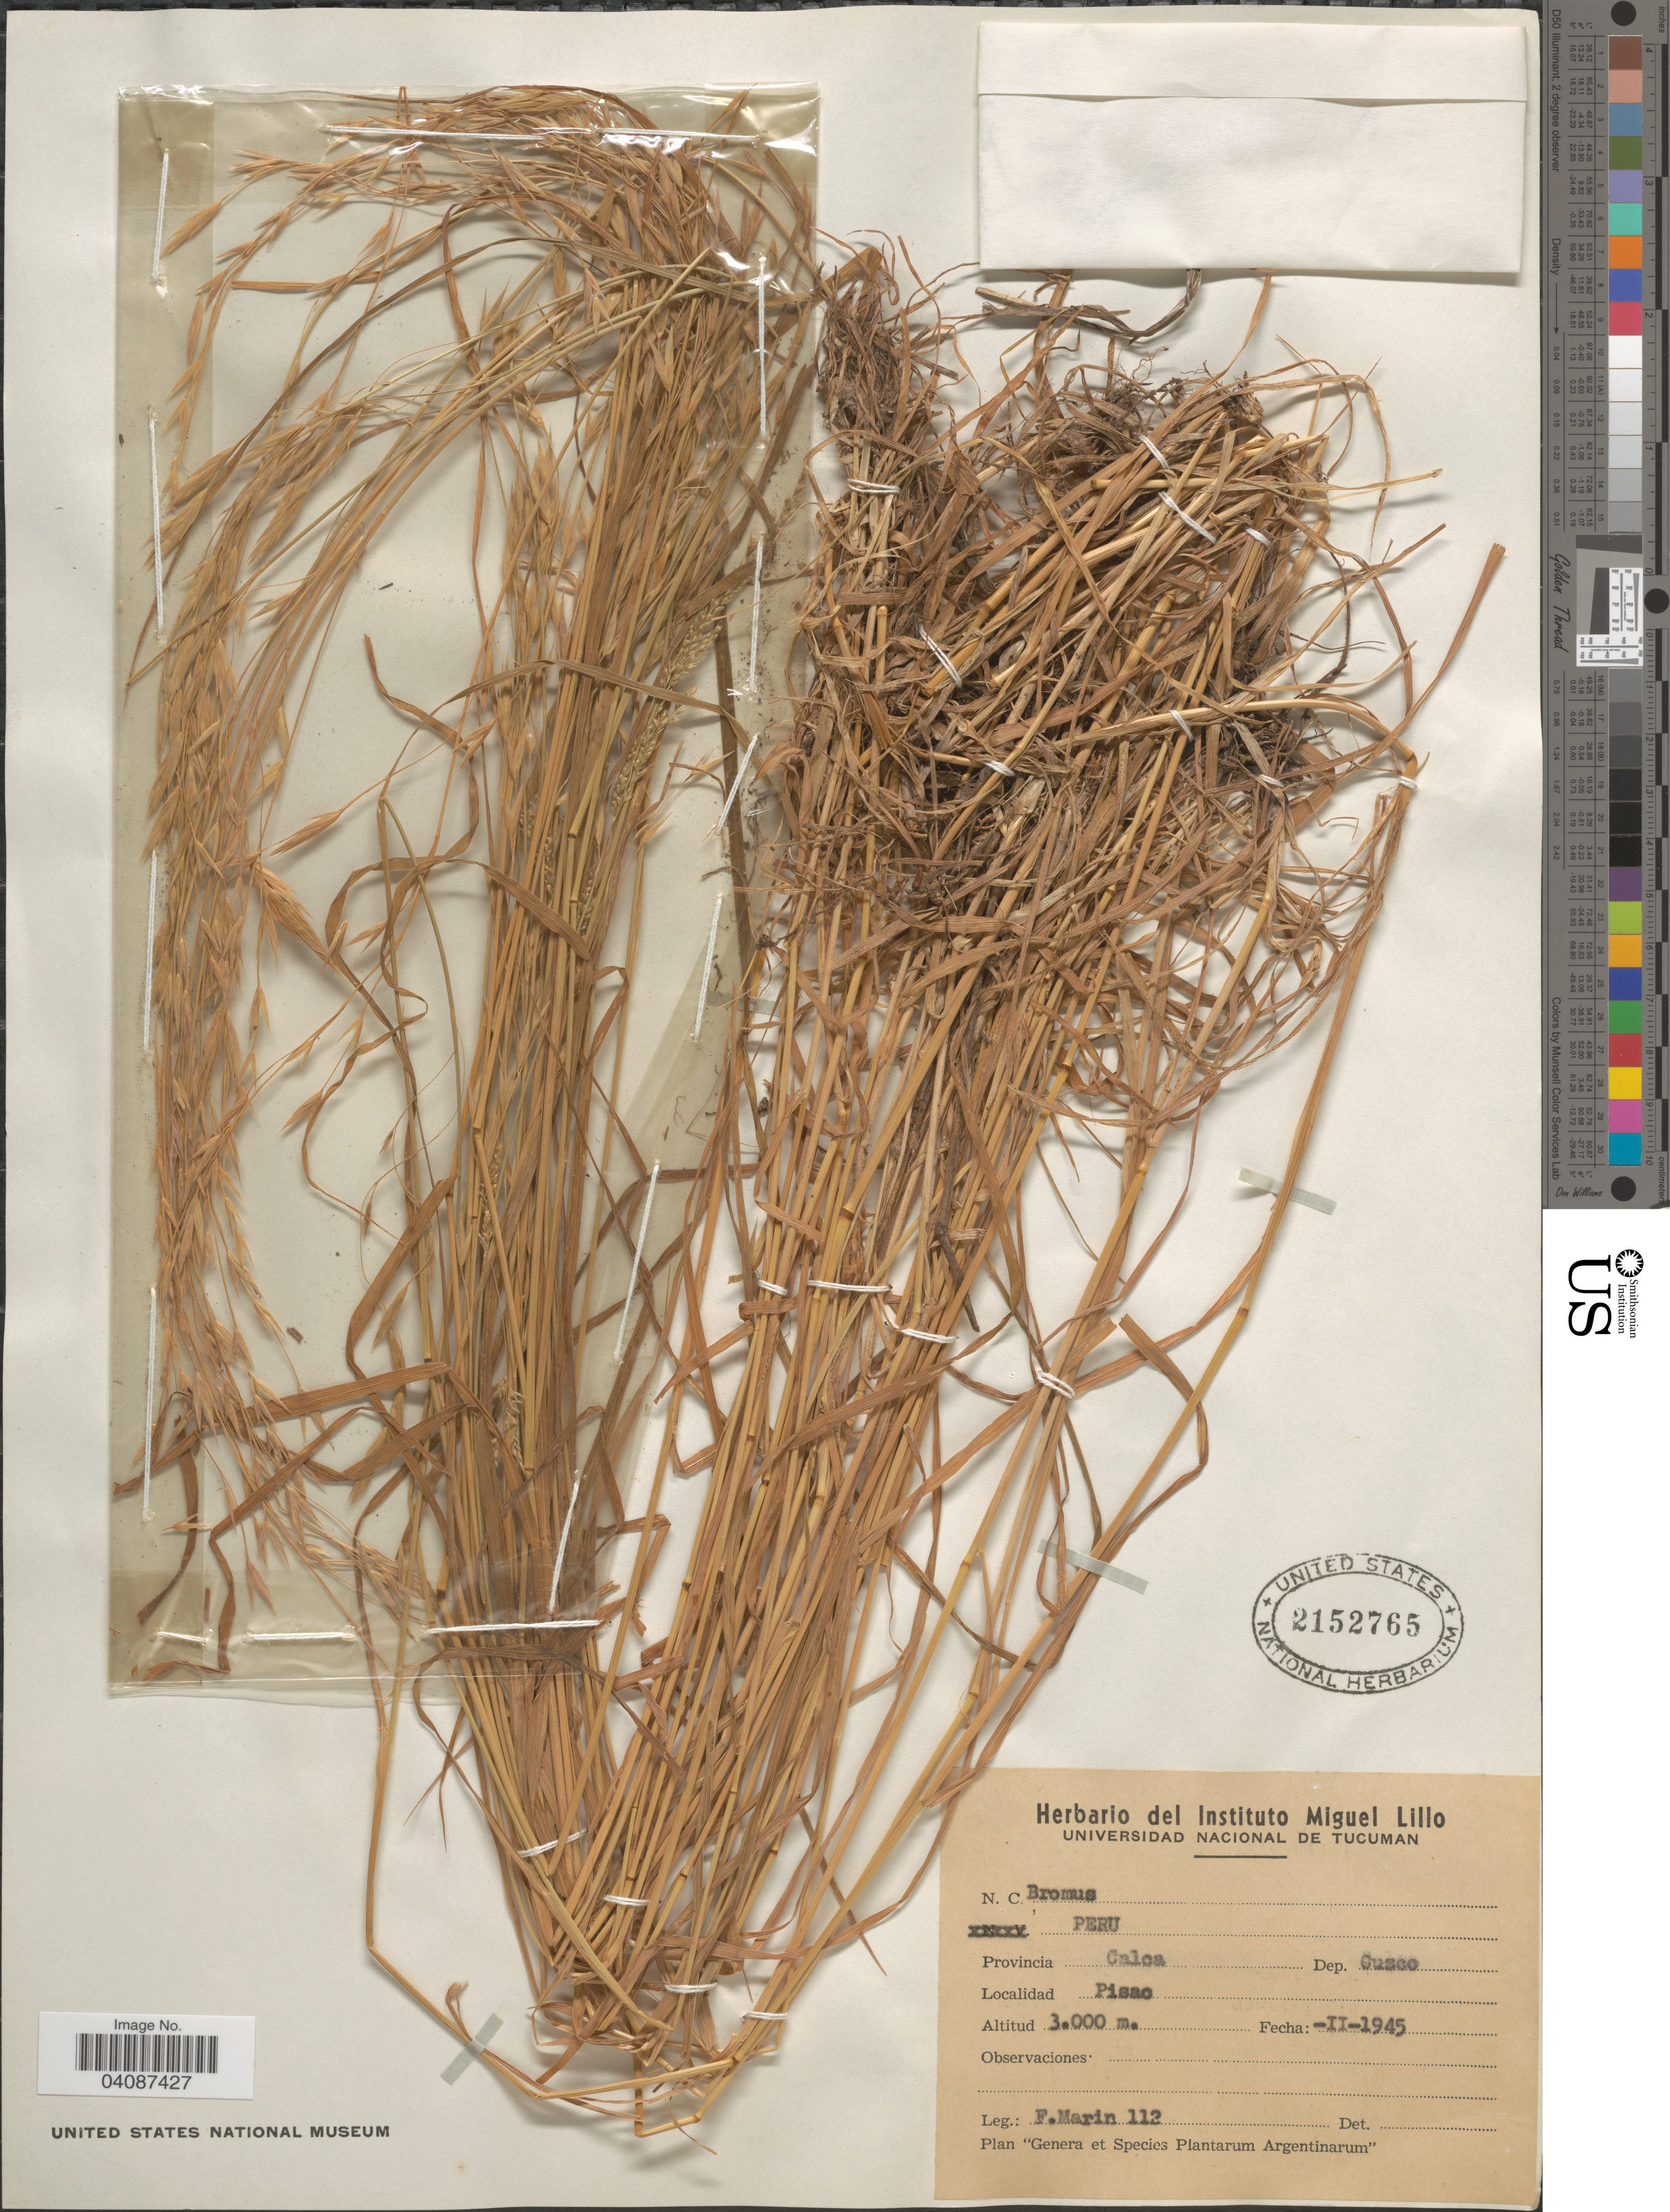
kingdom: Plantae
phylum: Tracheophyta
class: Liliopsida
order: Poales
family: Poaceae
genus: Bromus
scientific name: Bromus sp.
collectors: F. Marin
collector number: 112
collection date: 1945-02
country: Peru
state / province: Cusco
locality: Provincia Calca. Dep. Cusco. Pisac.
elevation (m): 3000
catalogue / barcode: US 2152765